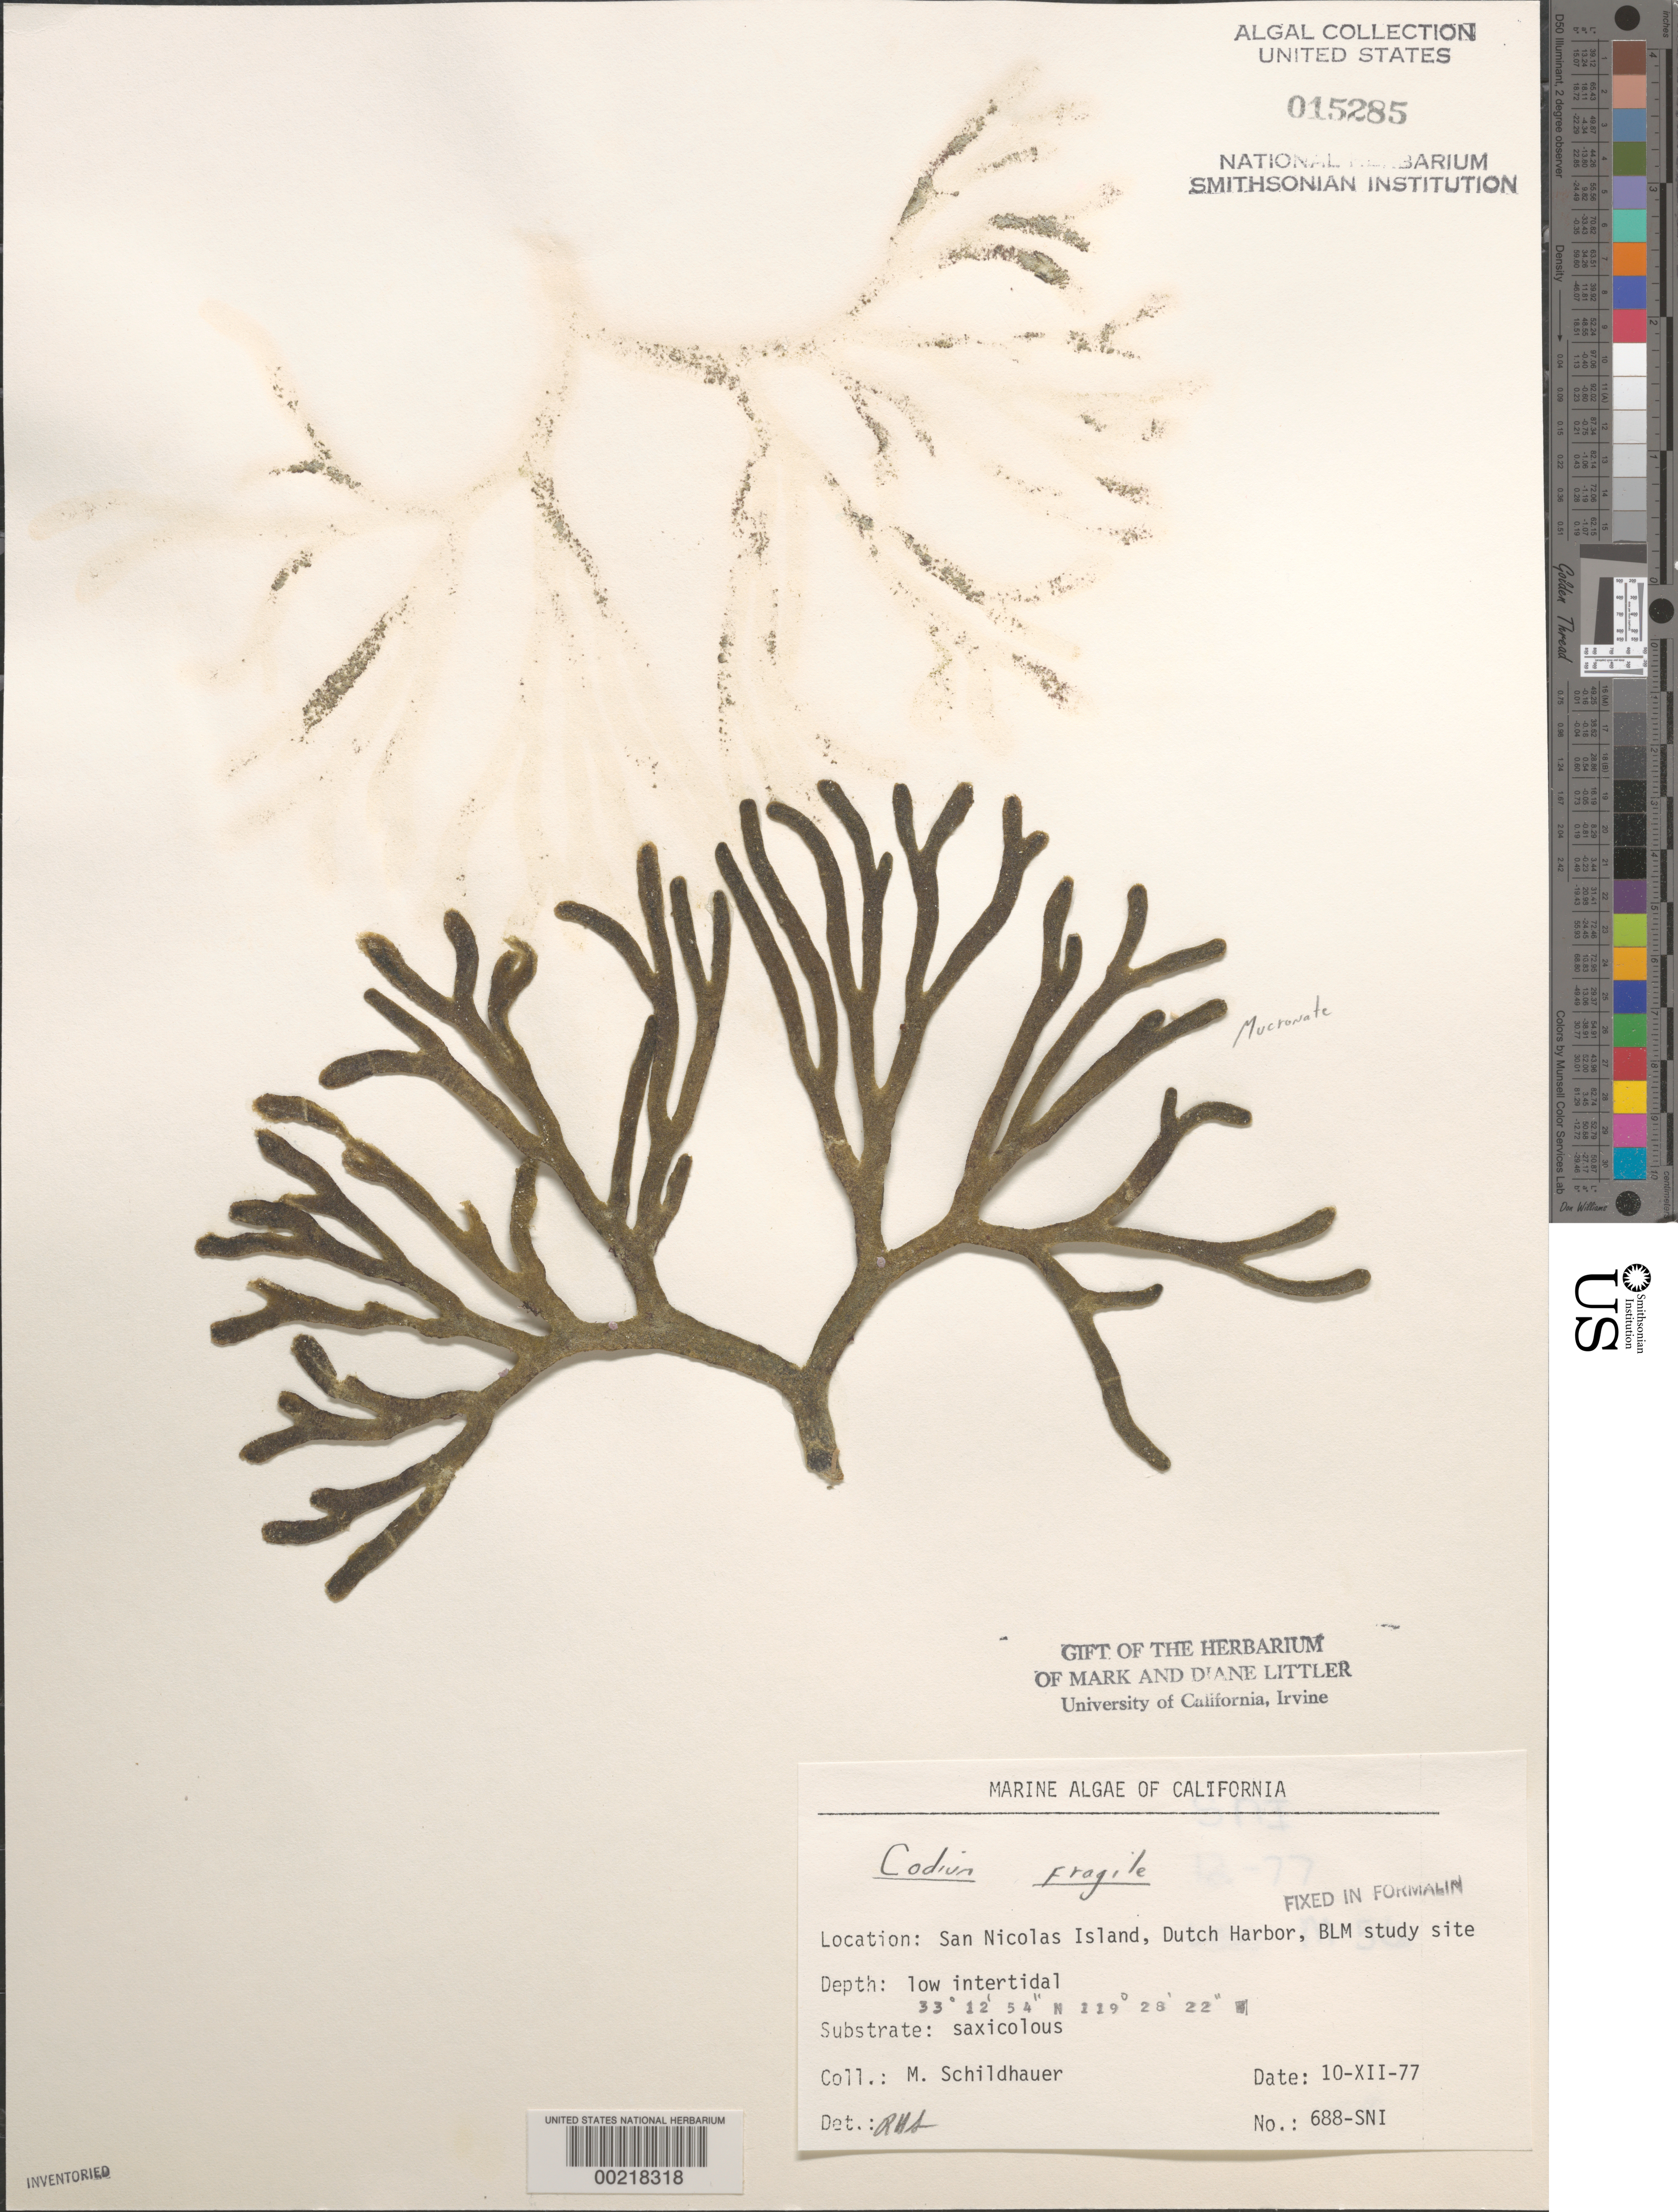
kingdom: Plantae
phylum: Chlorophyta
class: Ulvophyceae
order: Bryopsidales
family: Codiaceae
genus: Codium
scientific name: Codium fragile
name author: (Suringar) P. Hariot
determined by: Sims, Robert H.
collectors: M. Schildhauer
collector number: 688-sni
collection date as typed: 10 Dec 1977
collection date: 1977-12-10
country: United States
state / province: California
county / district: Ventura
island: San Nicolas Island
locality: Dutch Harbor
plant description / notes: BLM-SOCALBIGHT Rocky Intertidal Survey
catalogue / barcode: US 15285